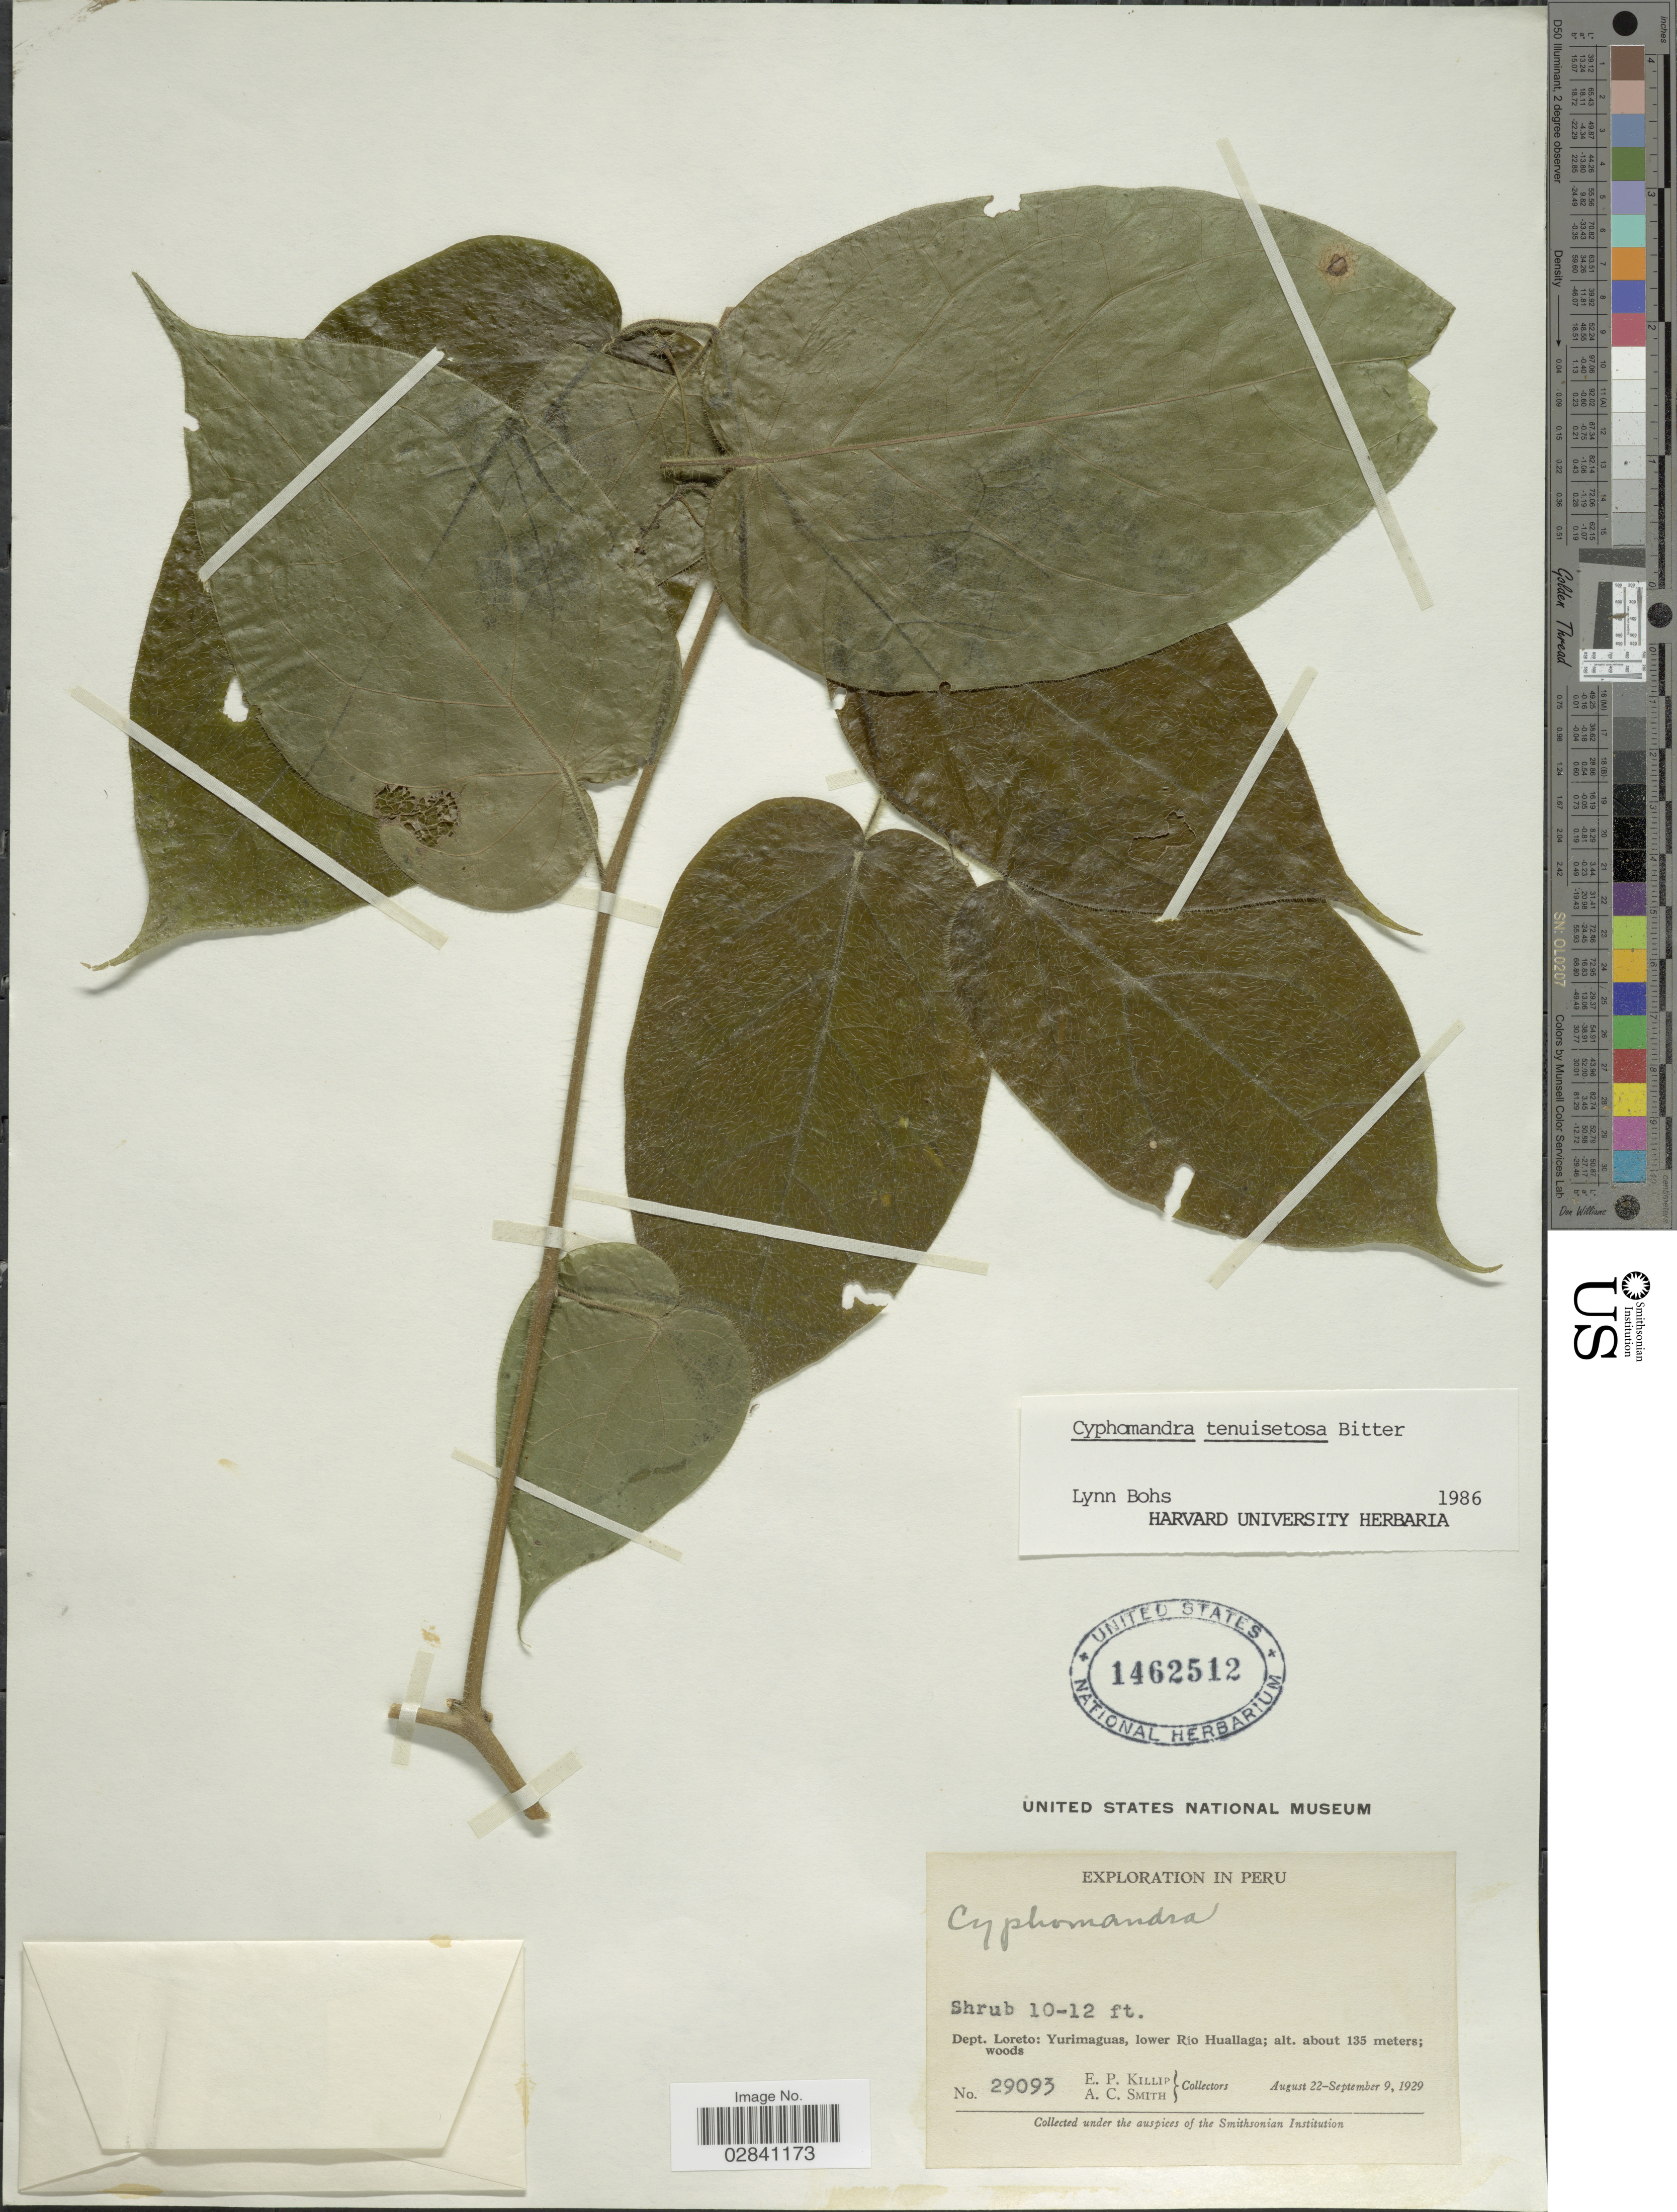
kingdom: Plantae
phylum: Tracheophyta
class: Magnoliopsida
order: Solanales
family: Solanaceae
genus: Cyphomandra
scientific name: Cyphomandra tenuisetosa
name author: Bitter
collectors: E. P. Killip & A. C. Smith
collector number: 29093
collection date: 1929-08-22/1929-09-09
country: Peru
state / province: Loreto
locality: Dept. Loreto: Yurimaguas, lower Rio Huallaga.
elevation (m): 135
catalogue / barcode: US 1462512